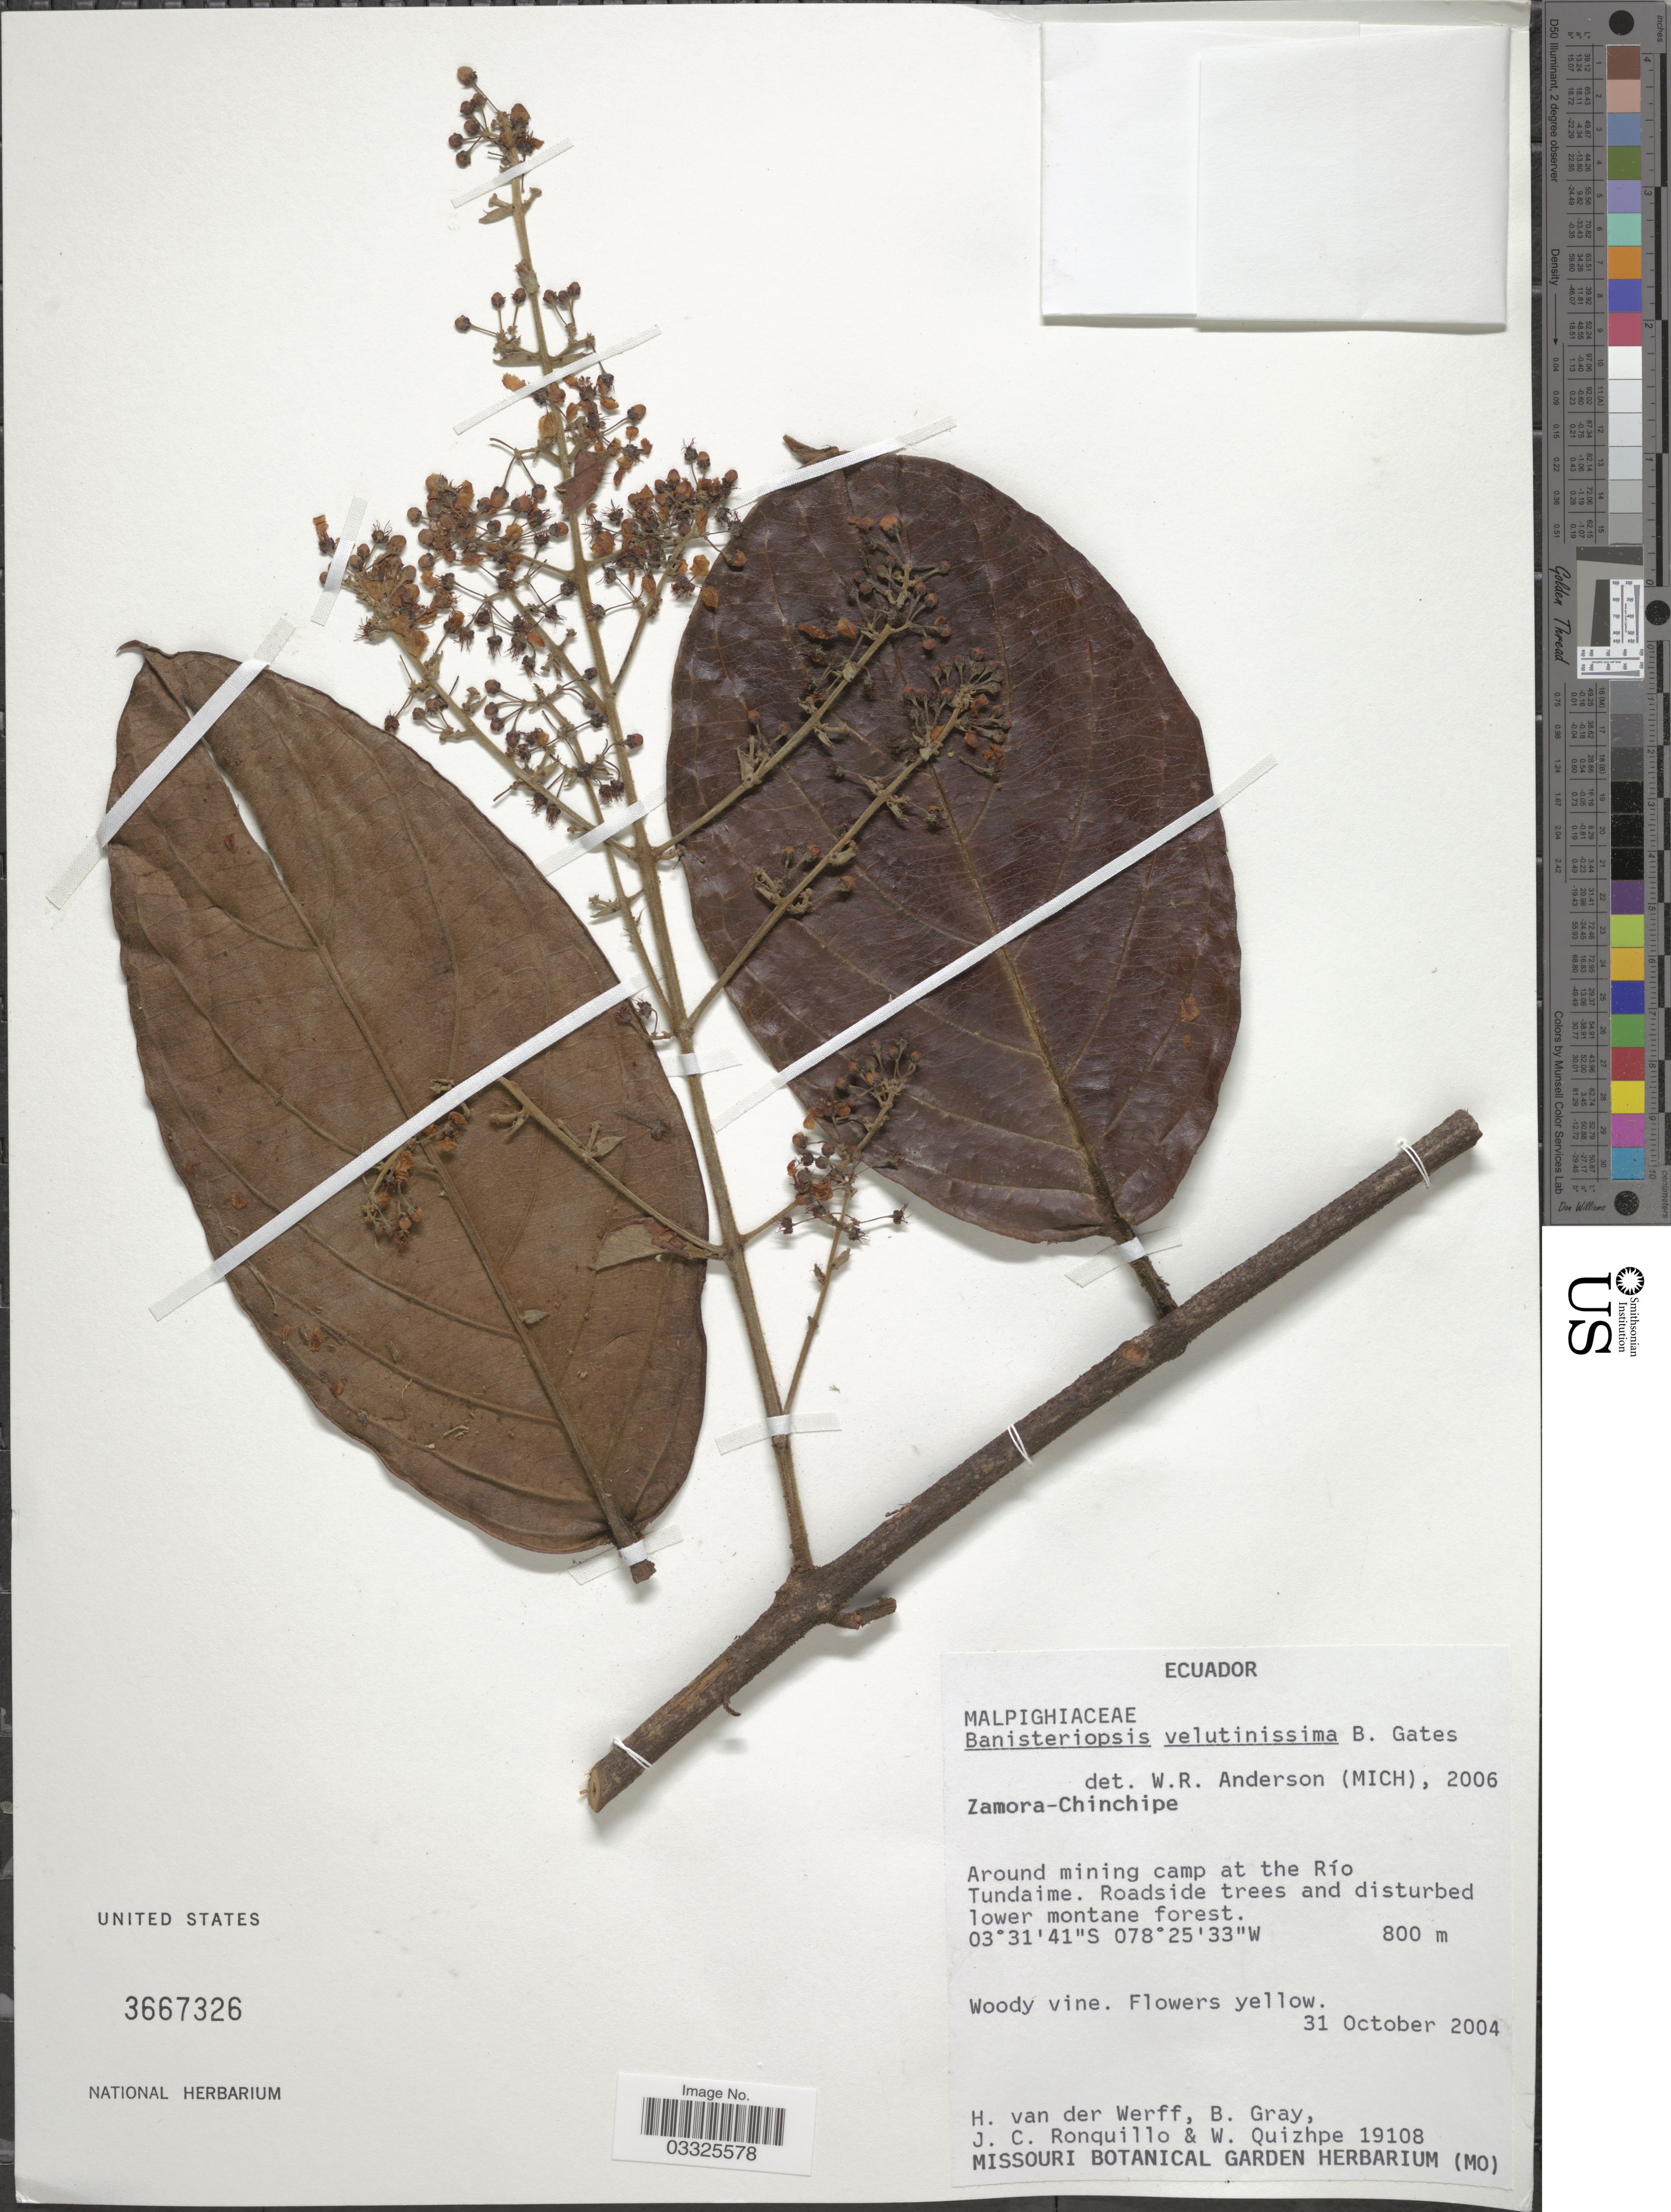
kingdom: Plantae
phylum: Tracheophyta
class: Magnoliopsida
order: Malpighiales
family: Malpighiaceae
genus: Banisteriopsis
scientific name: Banisteriopsis velutinissima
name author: B. Gates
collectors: H. van der Werff, B. Gray, J. Ronquillo & W. Quizhpe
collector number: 19108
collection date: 2004-10-31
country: Ecuador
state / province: Zamora-Chinchipe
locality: Around mining camp at the Río Tundaime.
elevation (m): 800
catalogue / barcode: US 3667326